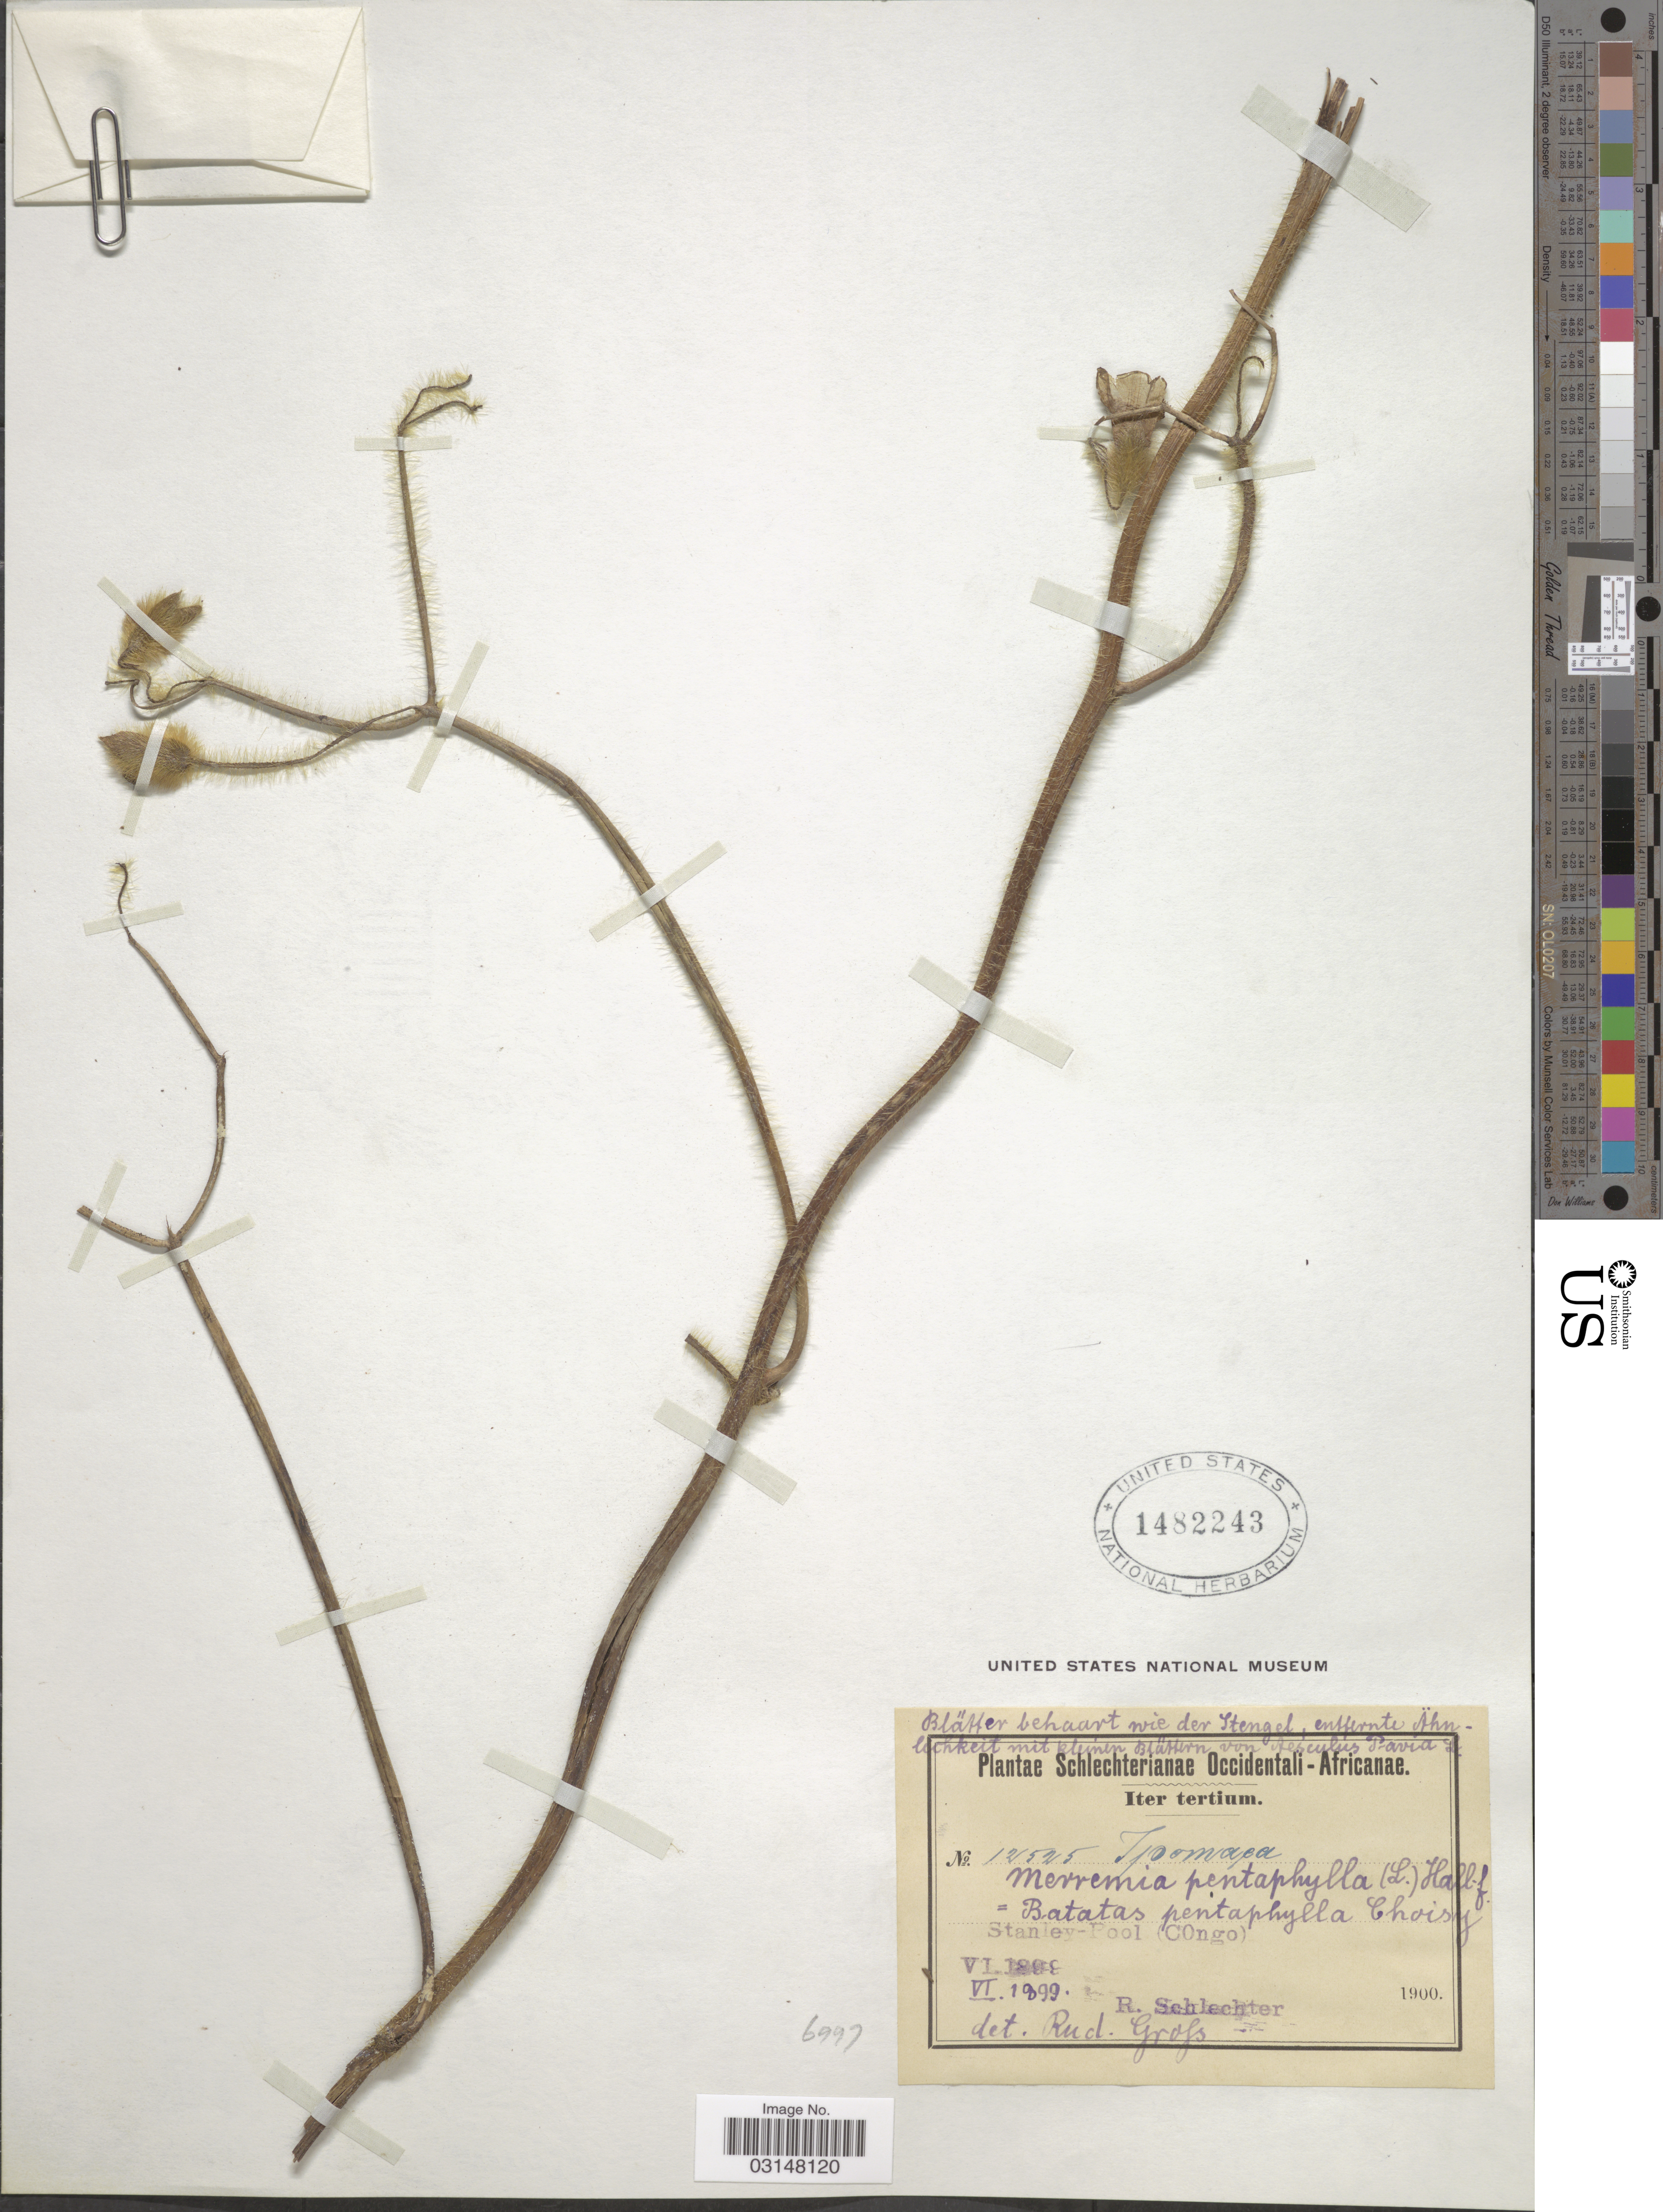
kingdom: Plantae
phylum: Tracheophyta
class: Magnoliopsida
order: Solanales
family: Convolvulaceae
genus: Distimake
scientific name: Distimake aegyptius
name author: (L.) A. R. Simões & Staples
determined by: Strong, Mark T., (BOT), Smithsonian Institution - National Museum of Natural History (UNITED STATES)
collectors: F. R. R. Schlechter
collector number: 12525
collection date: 1899-06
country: Congo, Democratic Republic of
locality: Occidentali - Africanae. Stanley - Pool (Congo).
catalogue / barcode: US 1482243